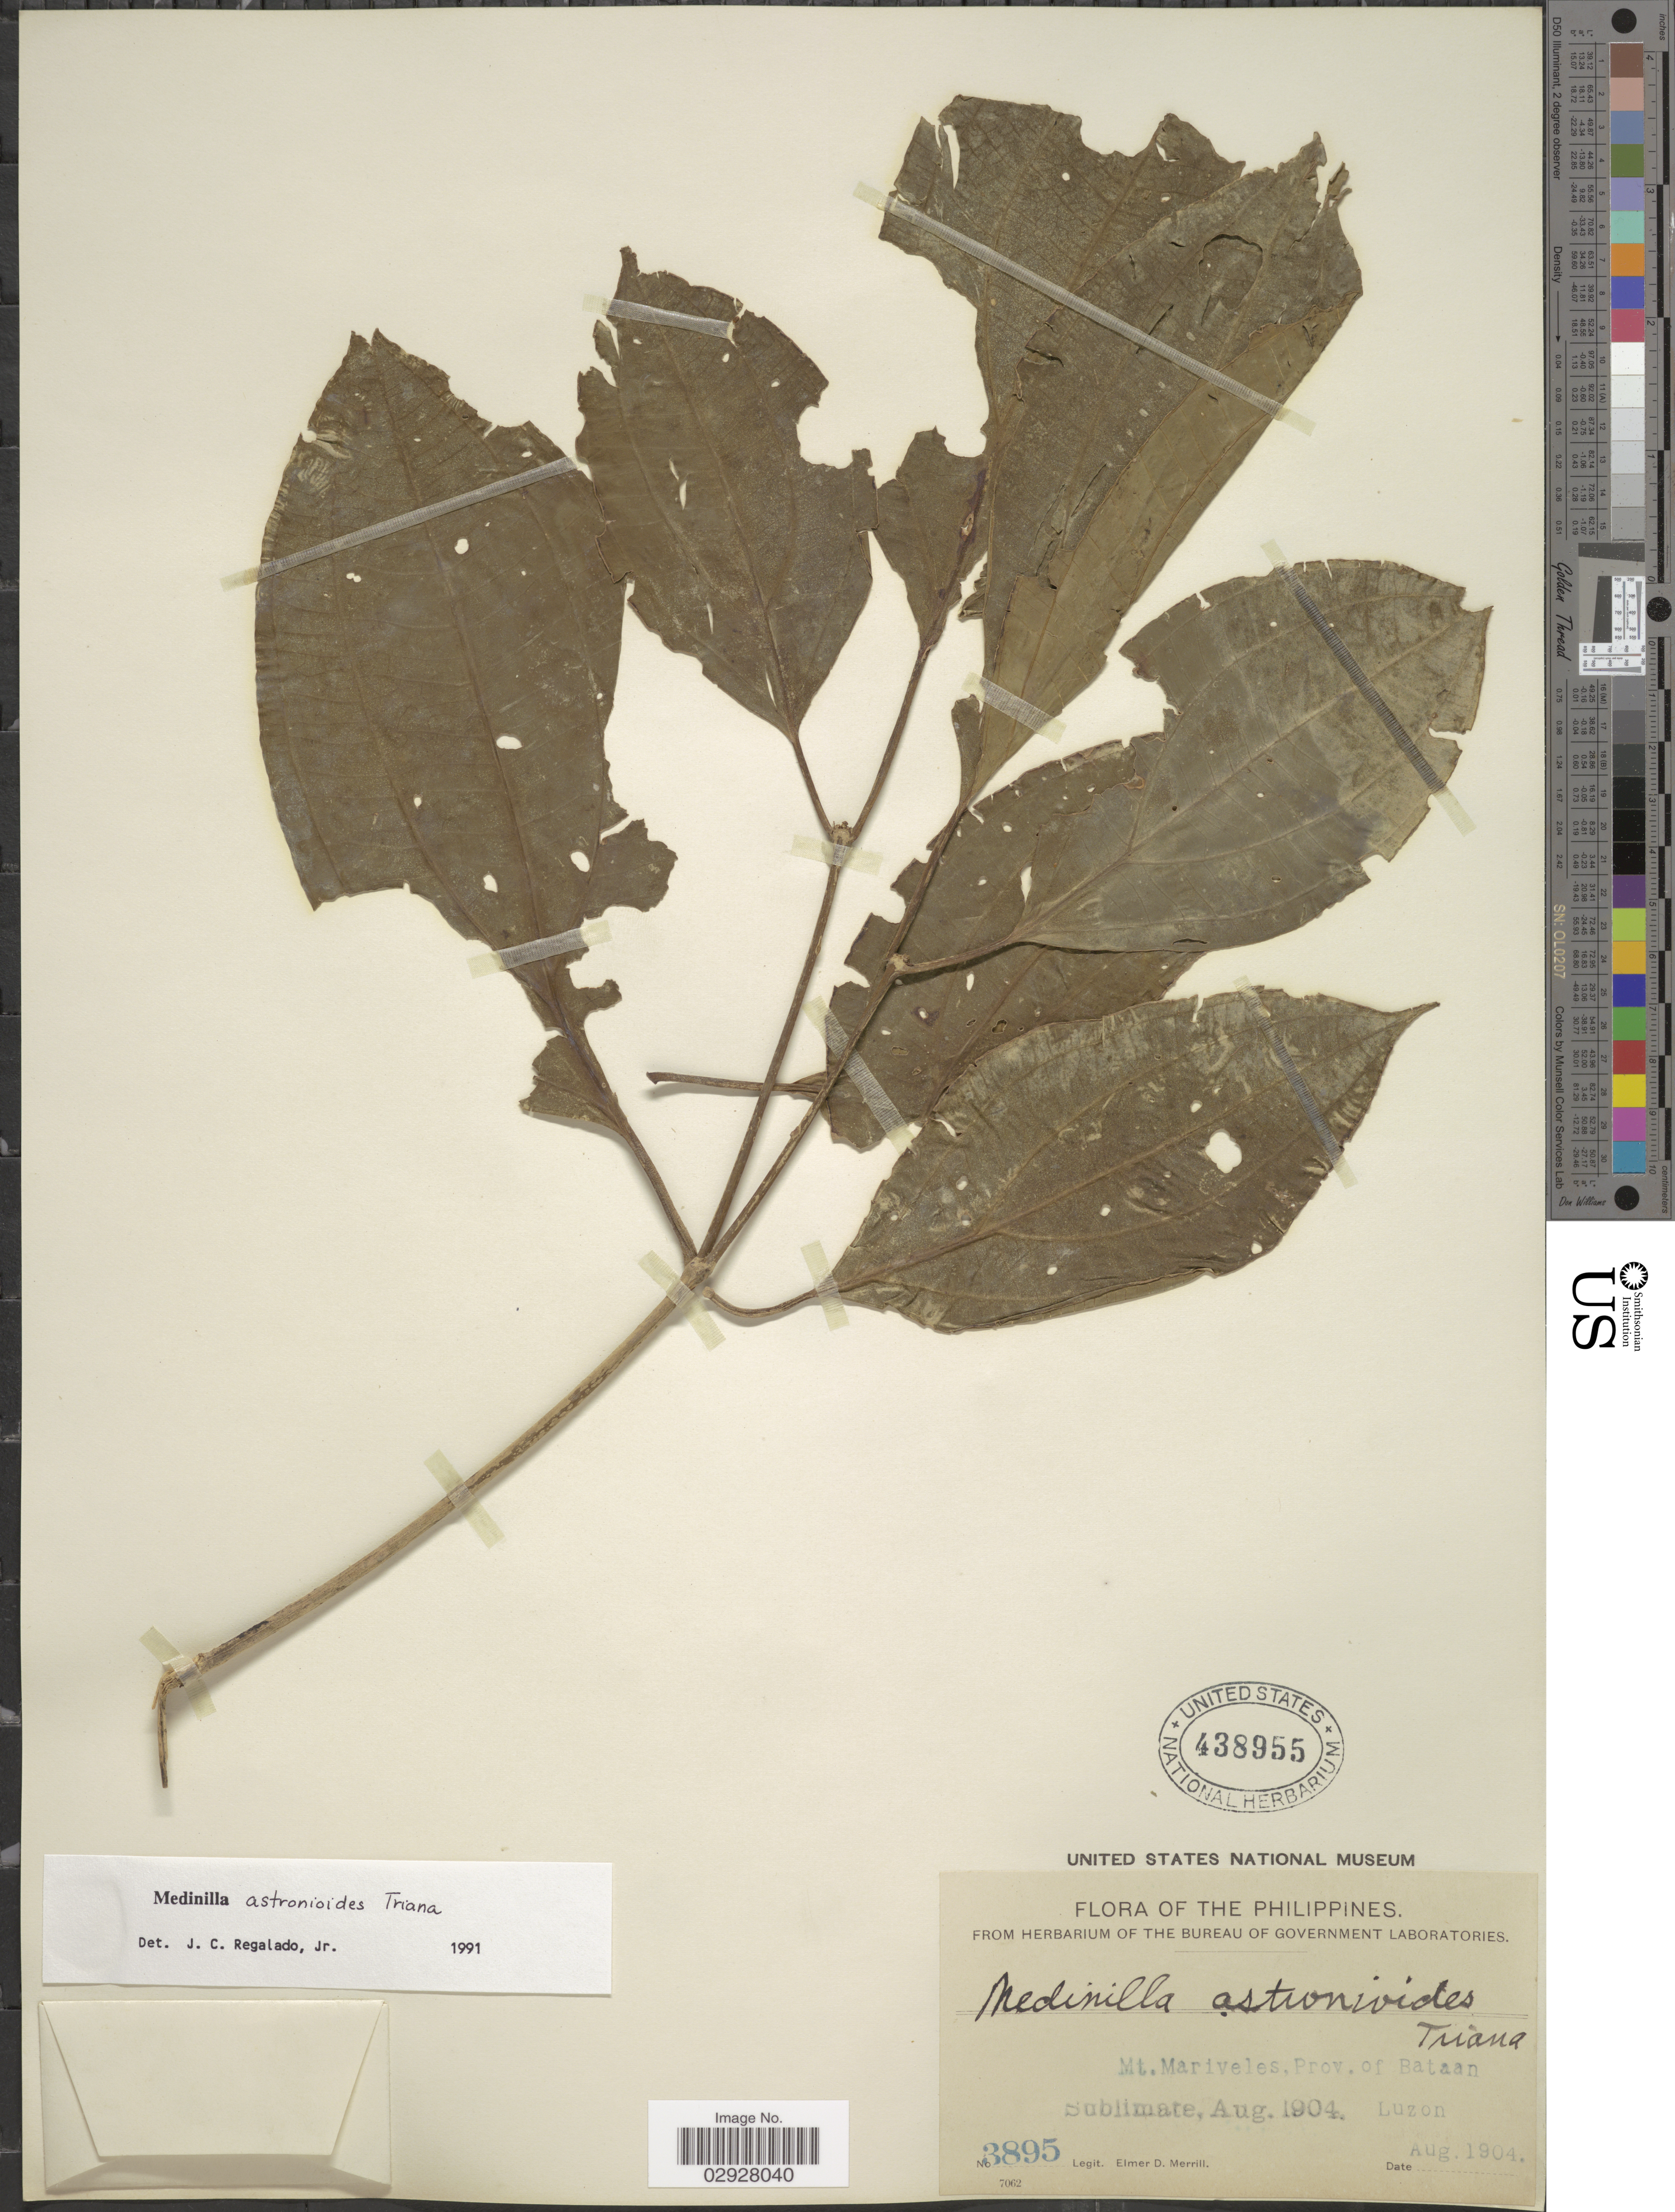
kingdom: Plantae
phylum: Tracheophyta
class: Magnoliopsida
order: Myrtales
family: Melastomataceae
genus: Medinilla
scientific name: Medinilla astronioides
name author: Triana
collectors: E. D. Merrill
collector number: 3895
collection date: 1904-08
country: Philippines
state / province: Central Luzon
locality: Mt. Mariveles, Prov. of Bataan, Luzon.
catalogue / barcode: US 438955